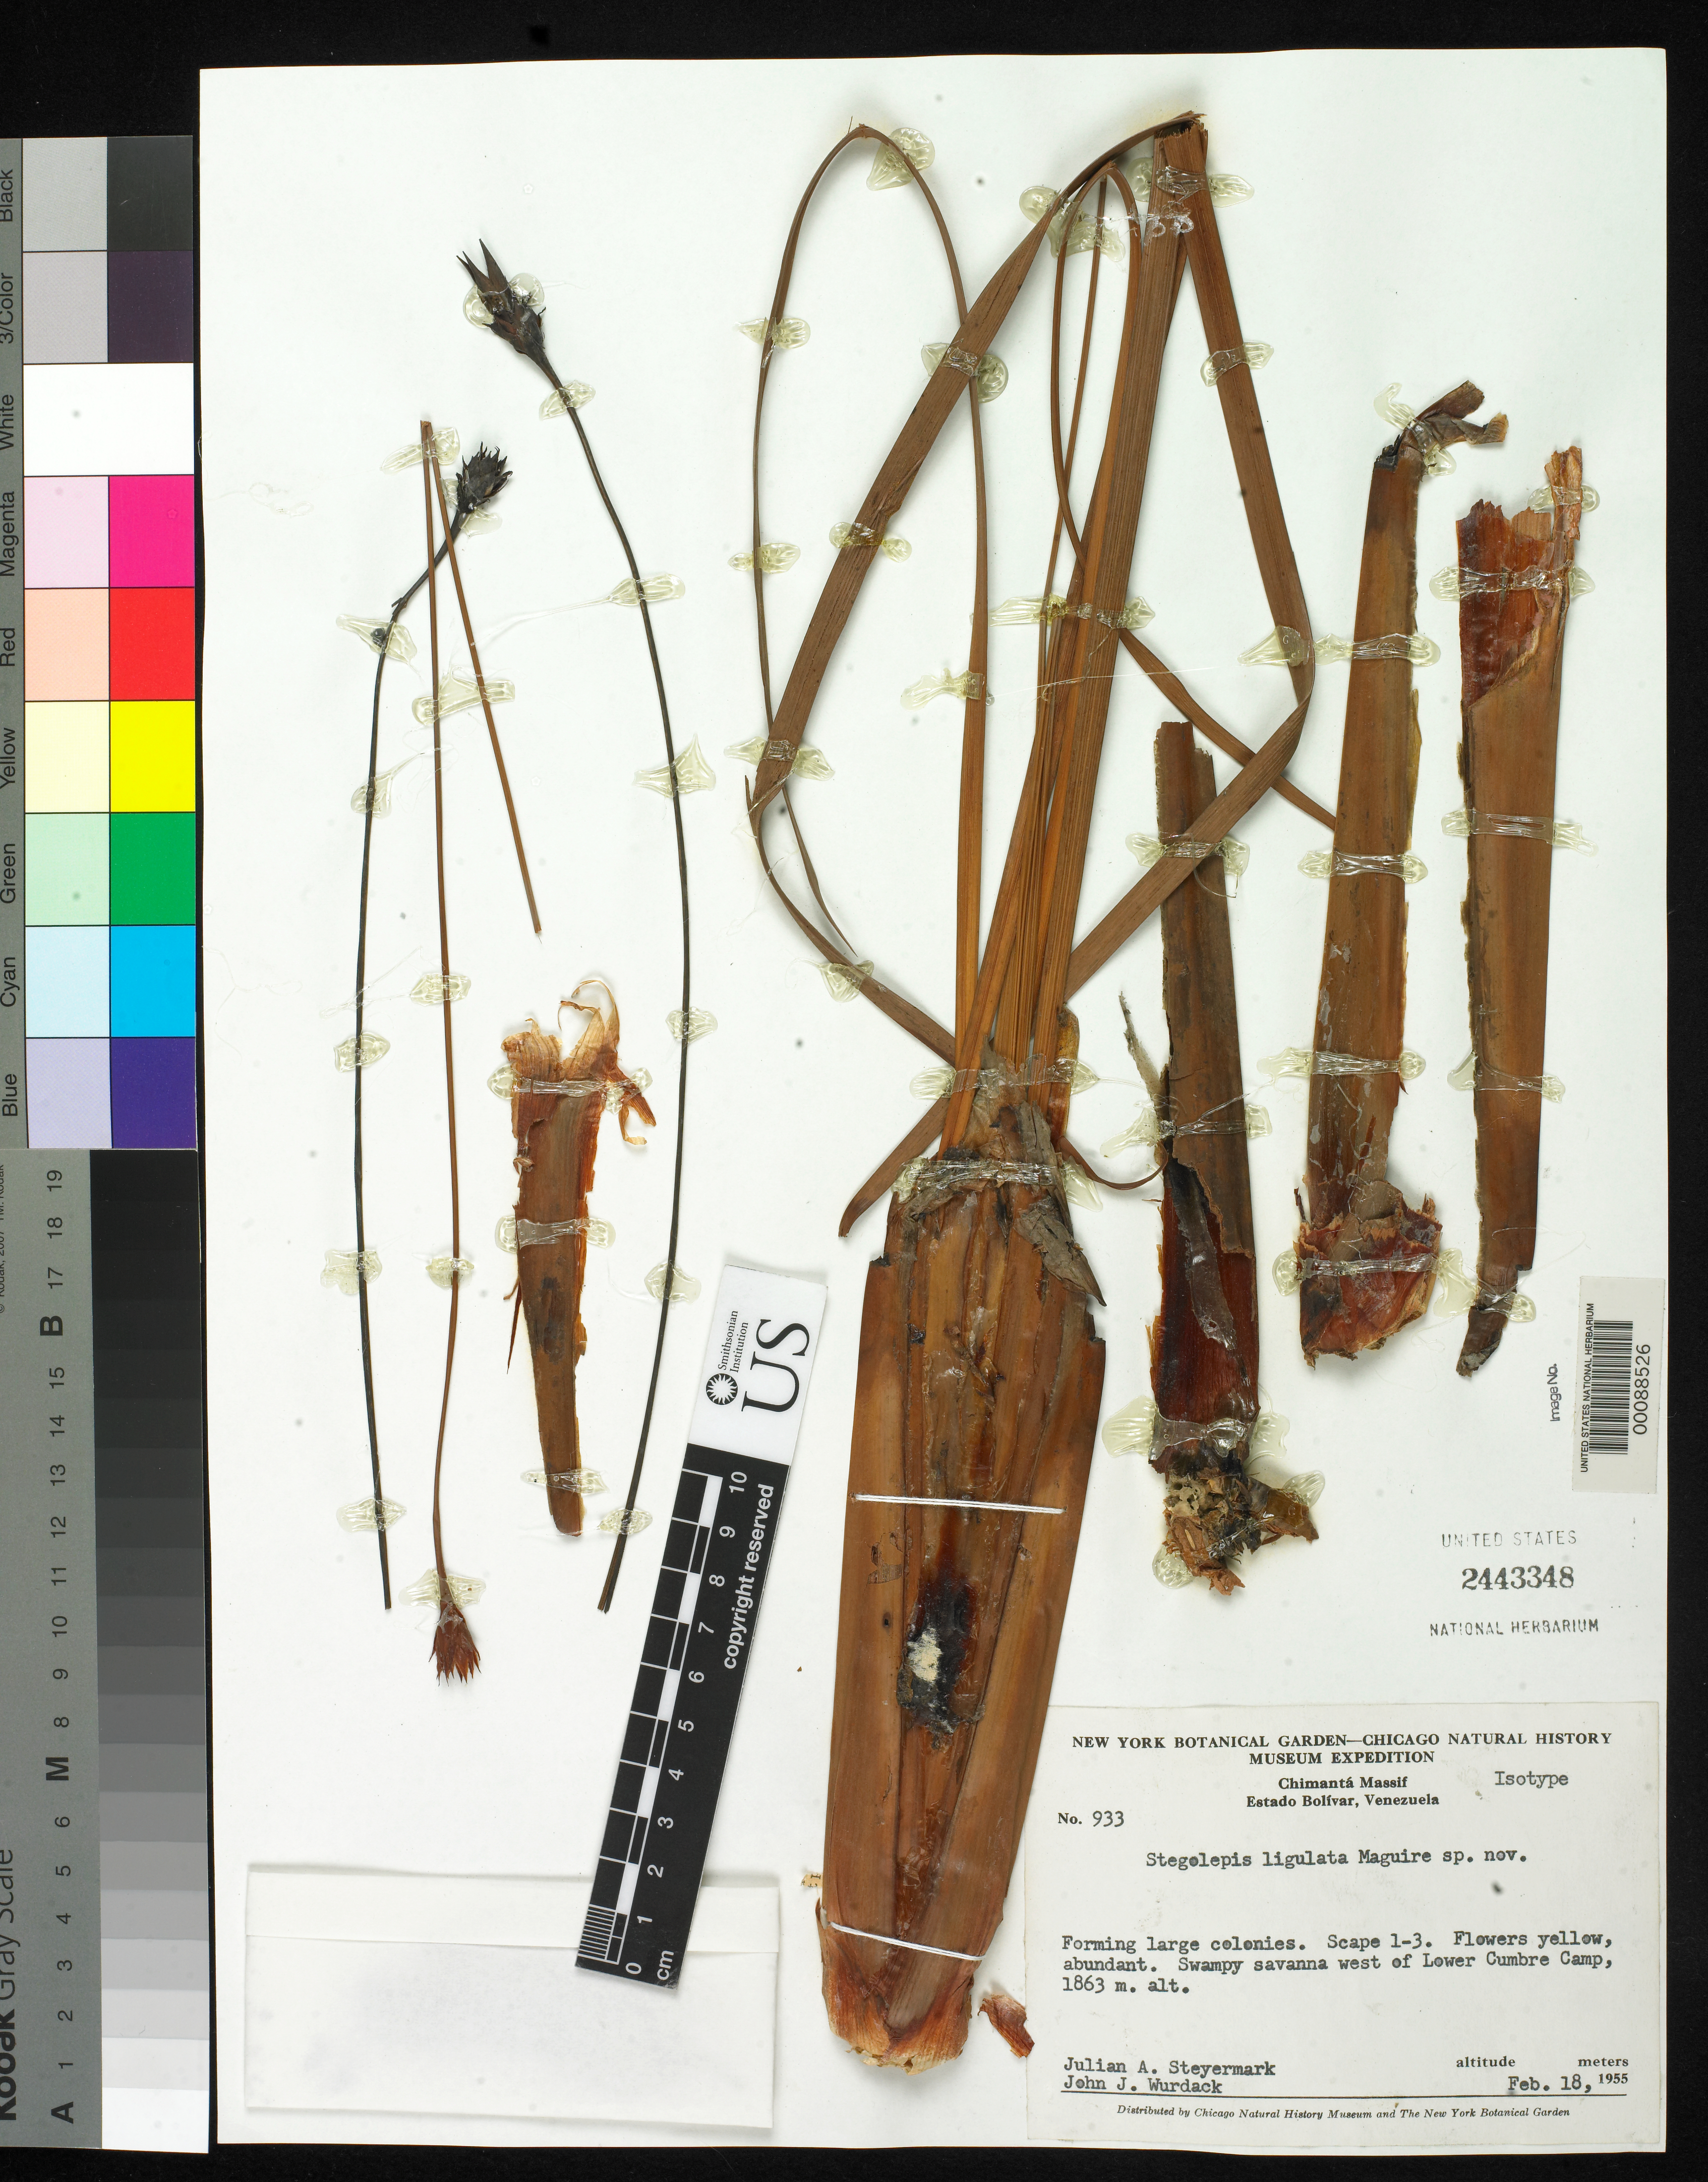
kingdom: Plantae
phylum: Tracheophyta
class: Liliopsida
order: Poales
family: Rapateaceae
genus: Stegolepis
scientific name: Stegolepis ligulata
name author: Maguire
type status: Isotype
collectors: J. Steyermark & J. J. Wurdack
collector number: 933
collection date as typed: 18 Feb 1955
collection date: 1955-02-18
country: Venezuela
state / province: Bolivar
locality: Chimanta Massif.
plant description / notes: Collection data (date & elevation) differ on 2 US duplicates; this sheet (USNH 2443348) matches protologue & holotype at NY.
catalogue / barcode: US 2443348